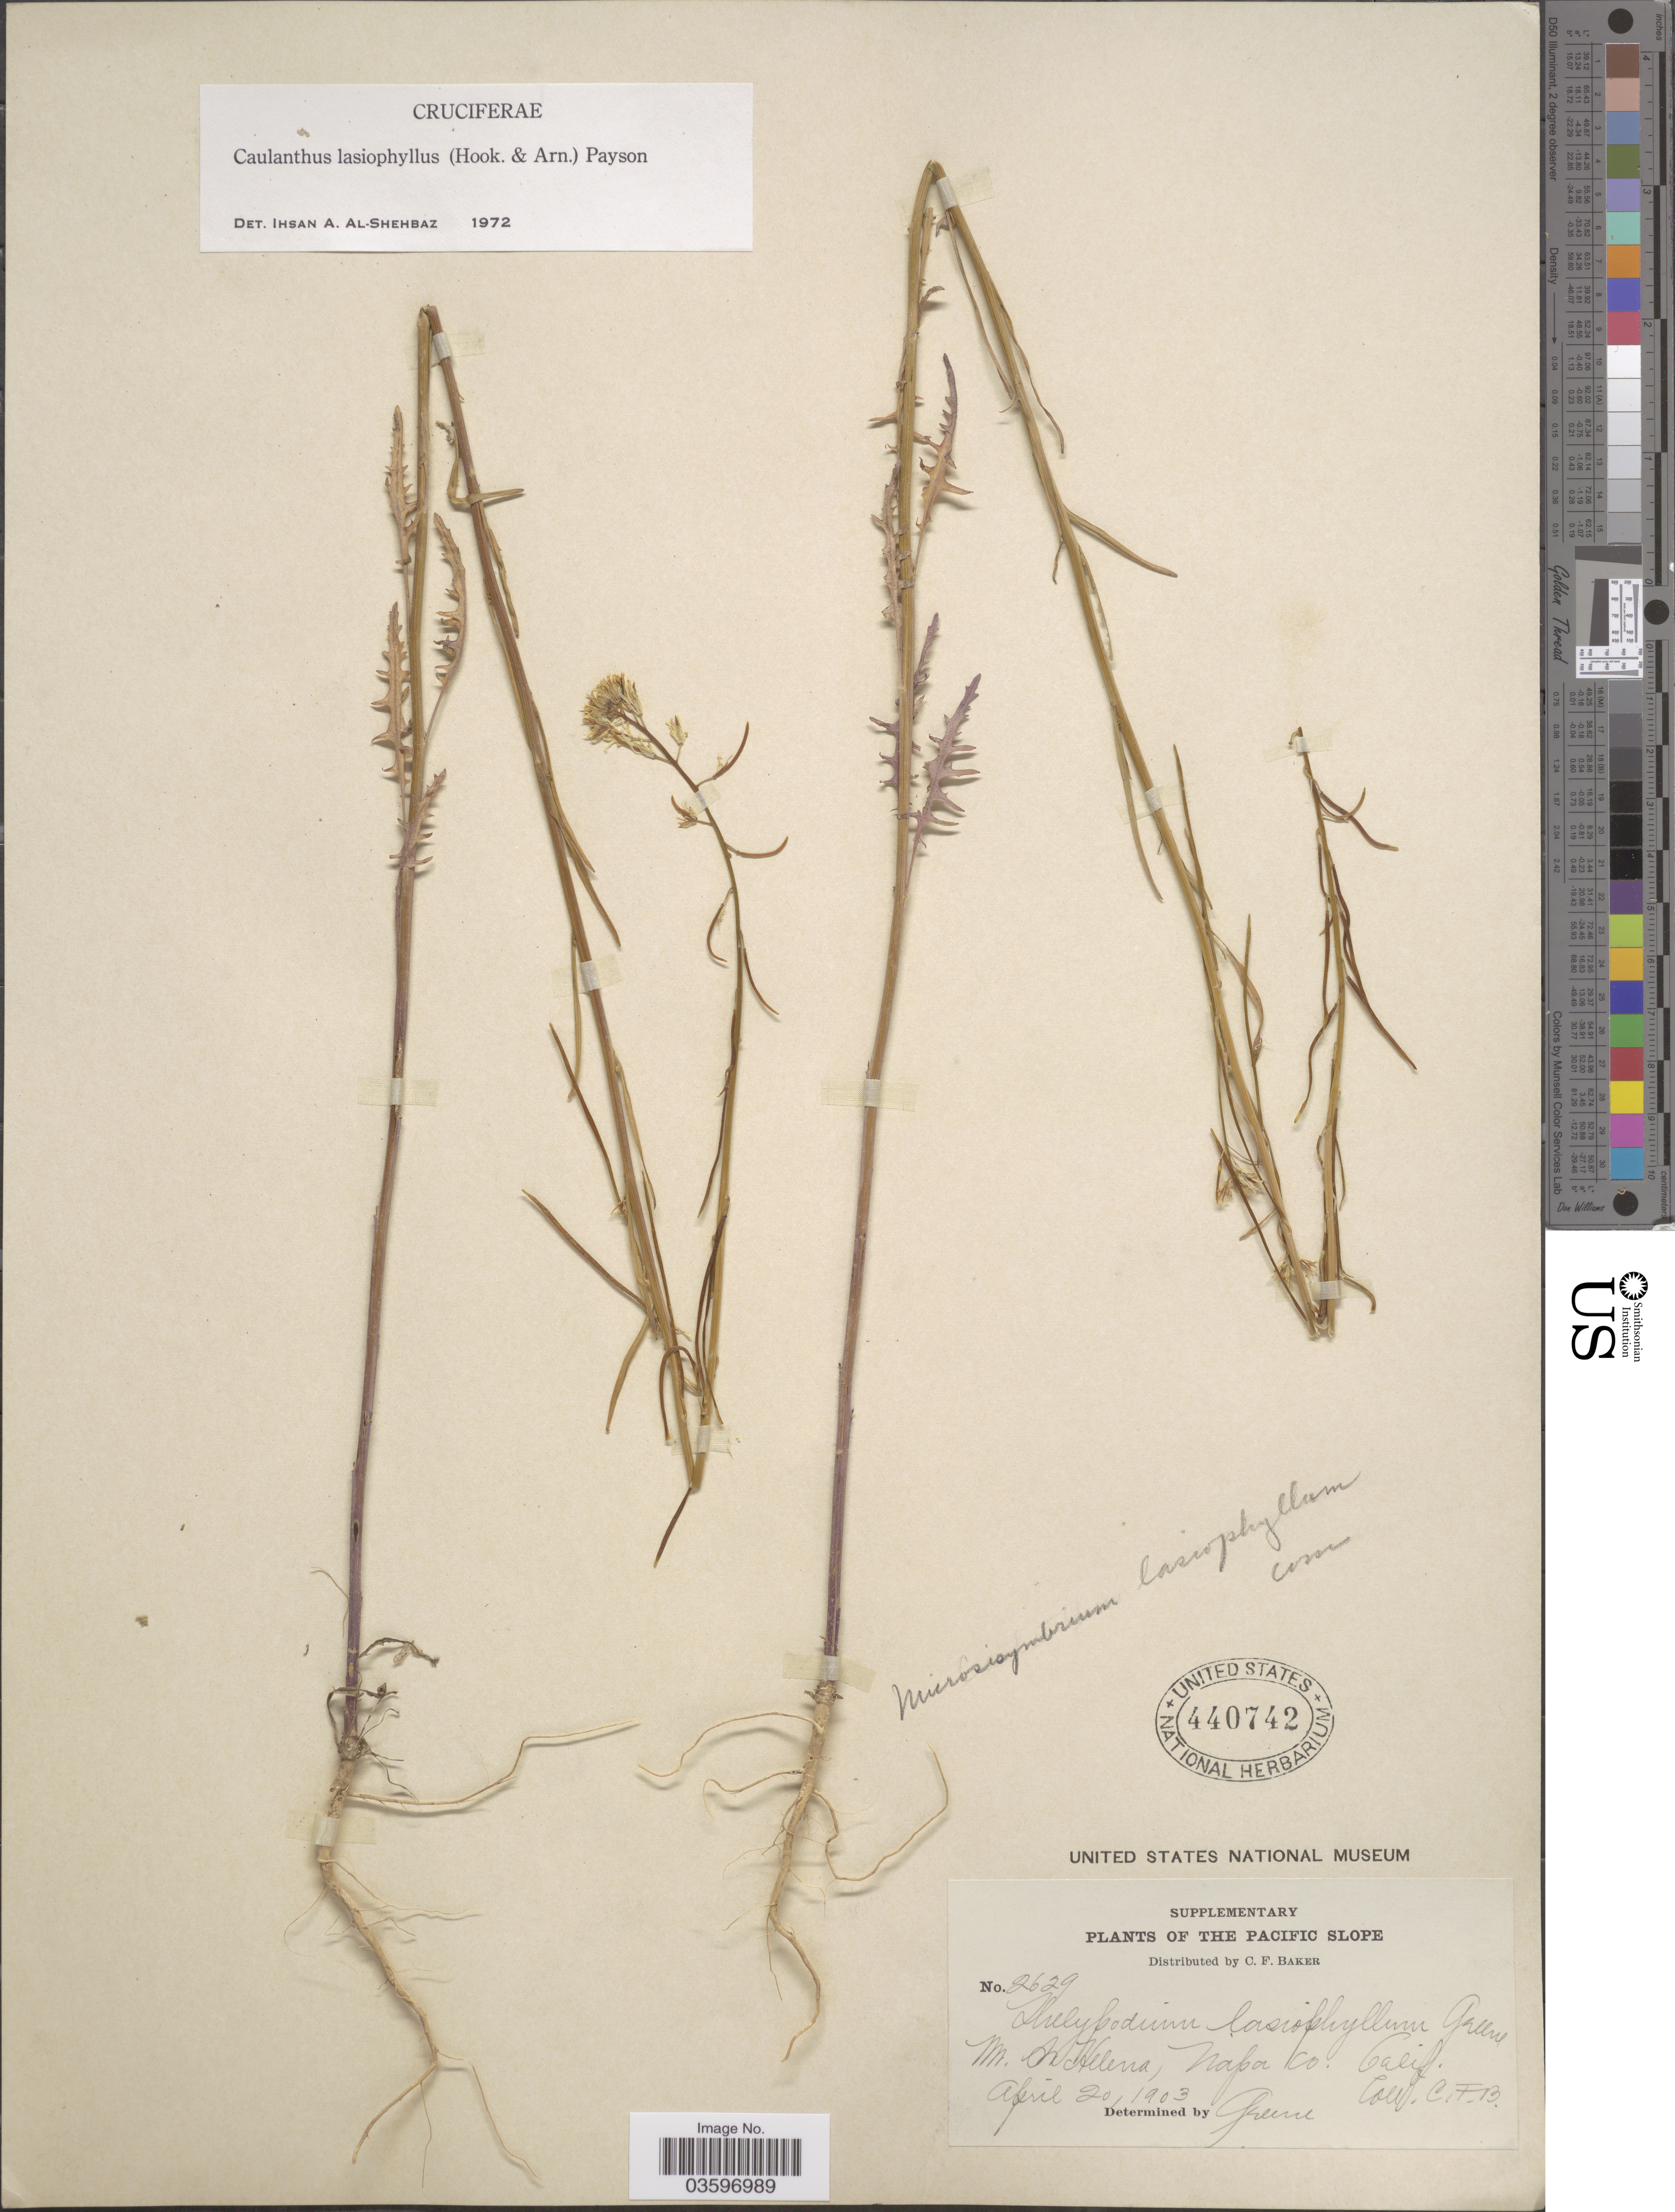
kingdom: Plantae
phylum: Tracheophyta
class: Magnoliopsida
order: Brassicales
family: Brassicaceae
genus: Caulanthus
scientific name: Caulanthus lasiophyllus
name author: (Hook. & Arn.) Payson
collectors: C. F. Baker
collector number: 2629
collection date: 1903-04-20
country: United States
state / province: California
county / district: Napa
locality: The Pacific Slope. Mt. St. Helena, Napa Co., Calif.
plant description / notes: Corrected "M. St. Helena, Napa Co." to "Mt. St. Helena, Napa Co., Calif." Filled county field.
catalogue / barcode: US 440742